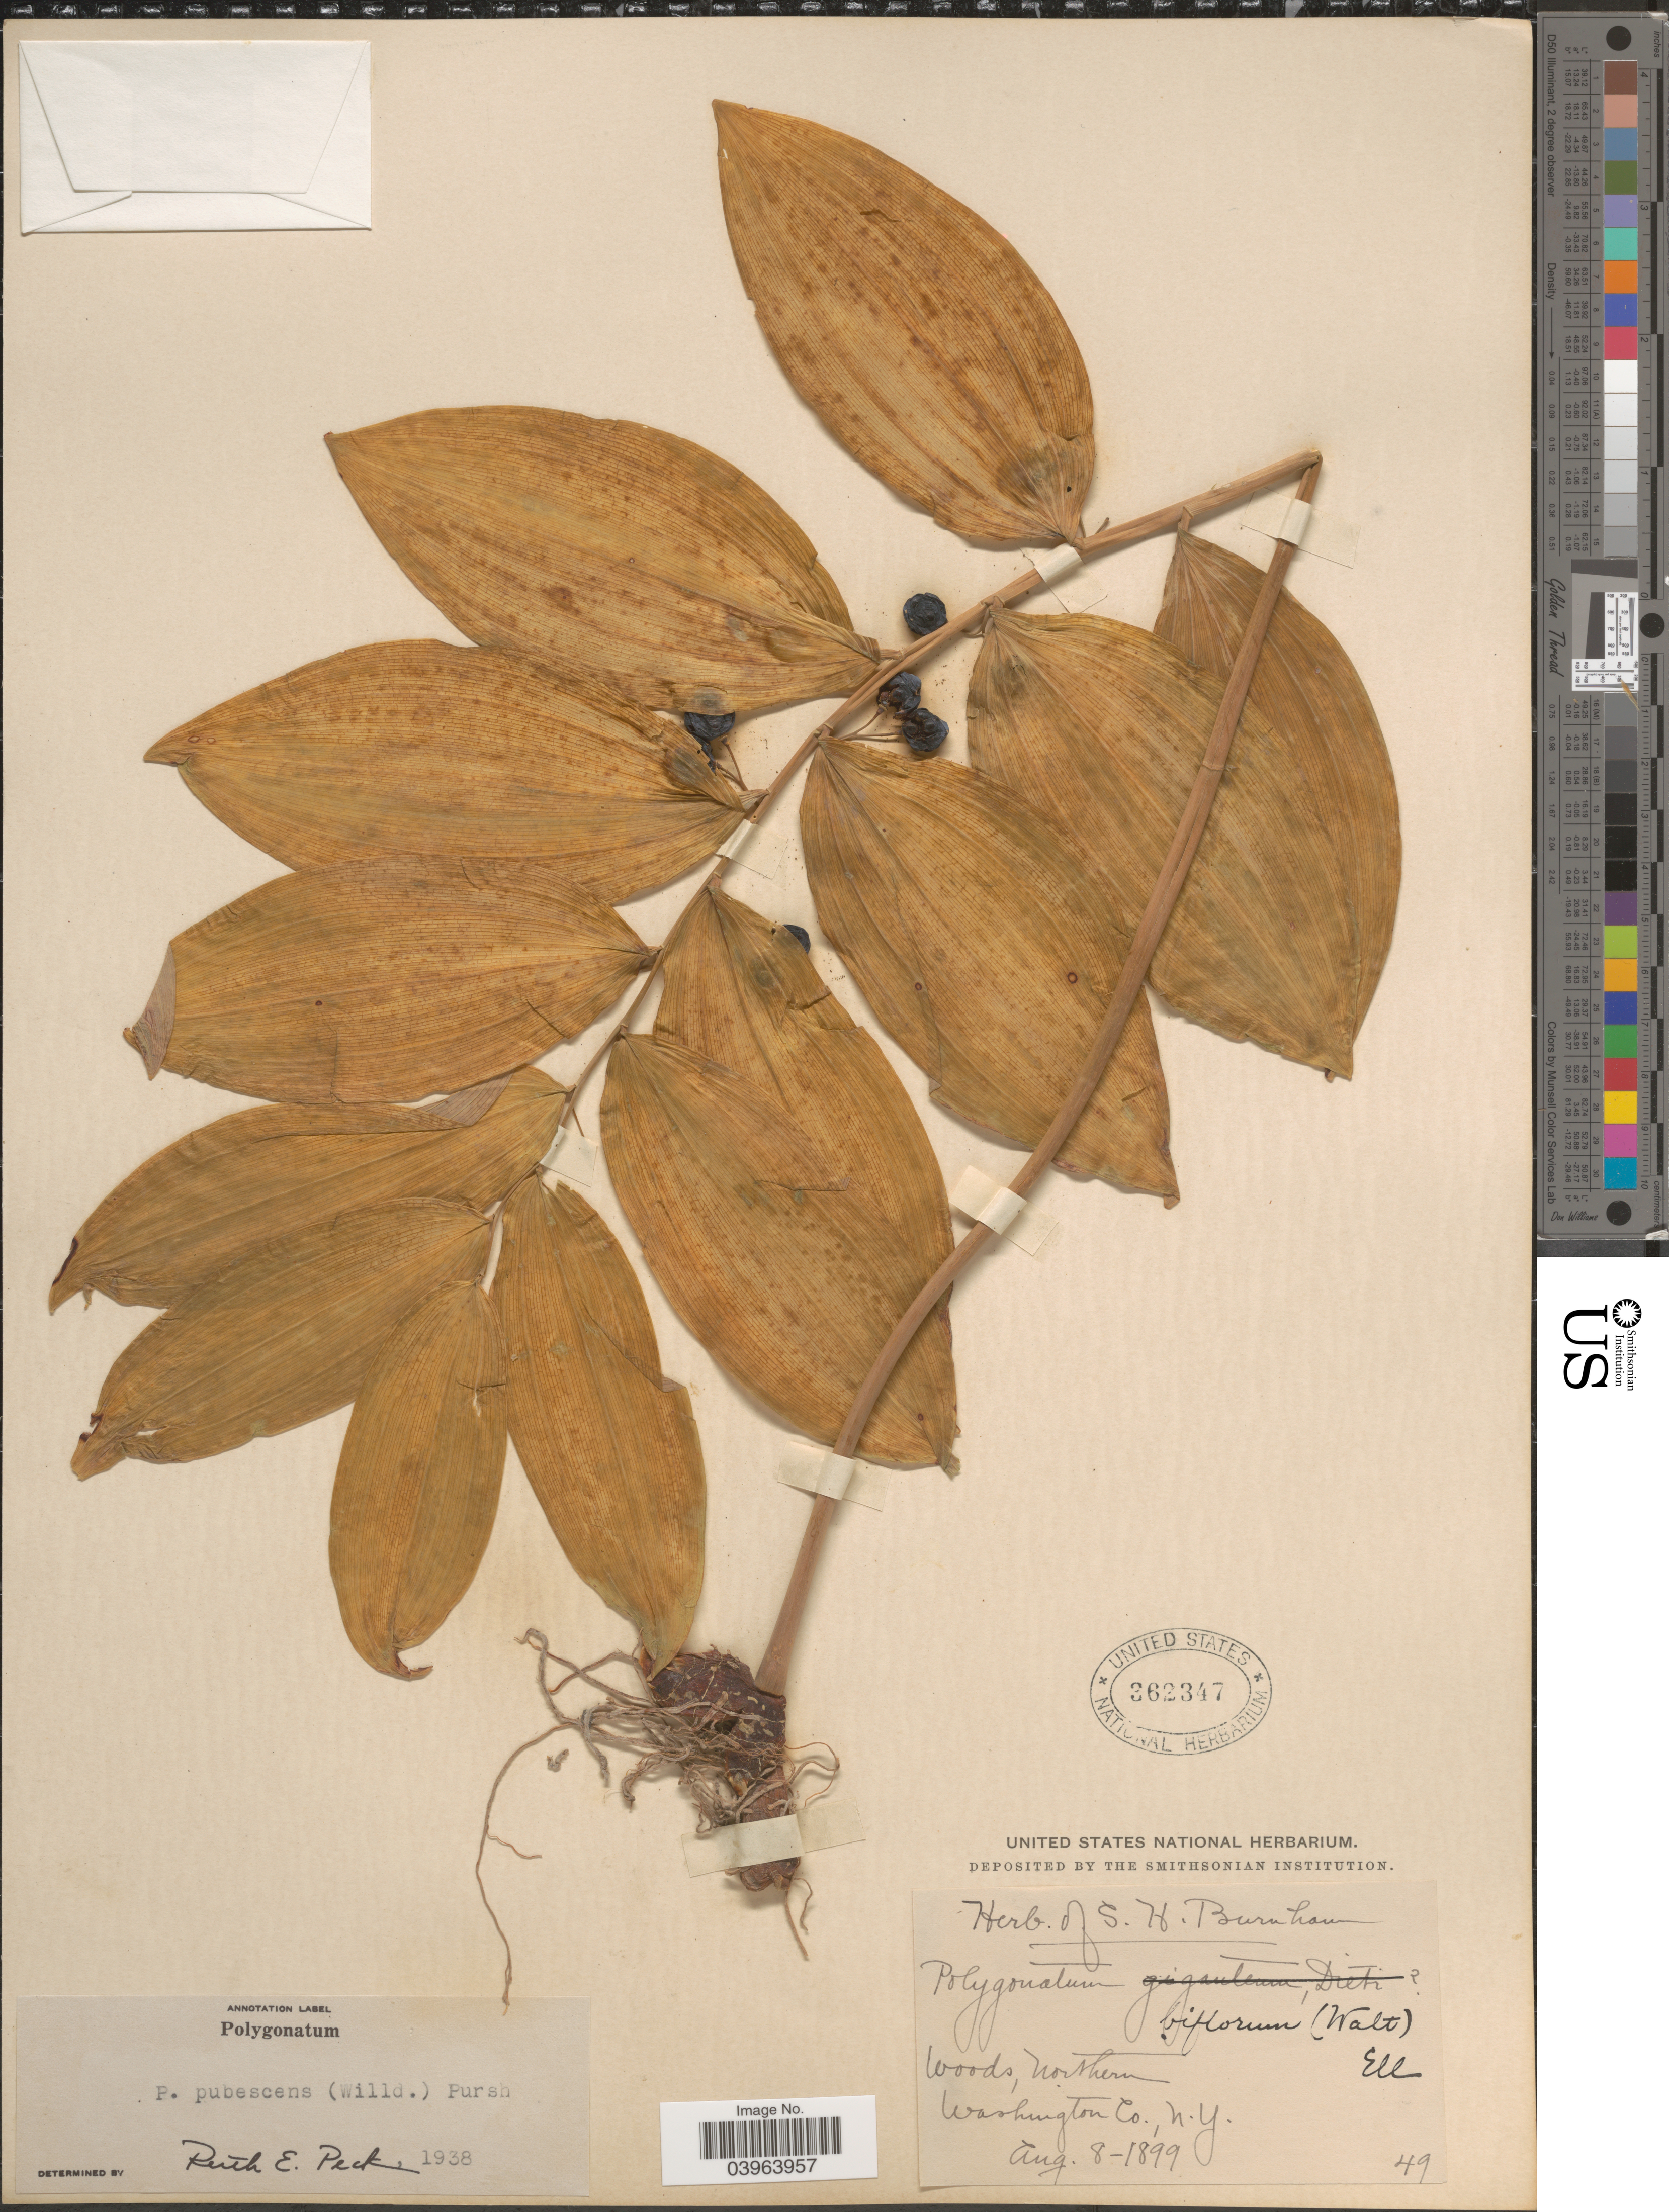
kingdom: Plantae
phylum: Tracheophyta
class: Liliopsida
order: Asparagales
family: Asparagaceae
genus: Polygonatum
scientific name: Polygonatum pubescens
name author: (Willd.) Pursh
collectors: ex herb. S.H. Burnham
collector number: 49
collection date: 1899-08-08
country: United States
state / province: New York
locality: Northern Washington Co.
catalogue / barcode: US 362347